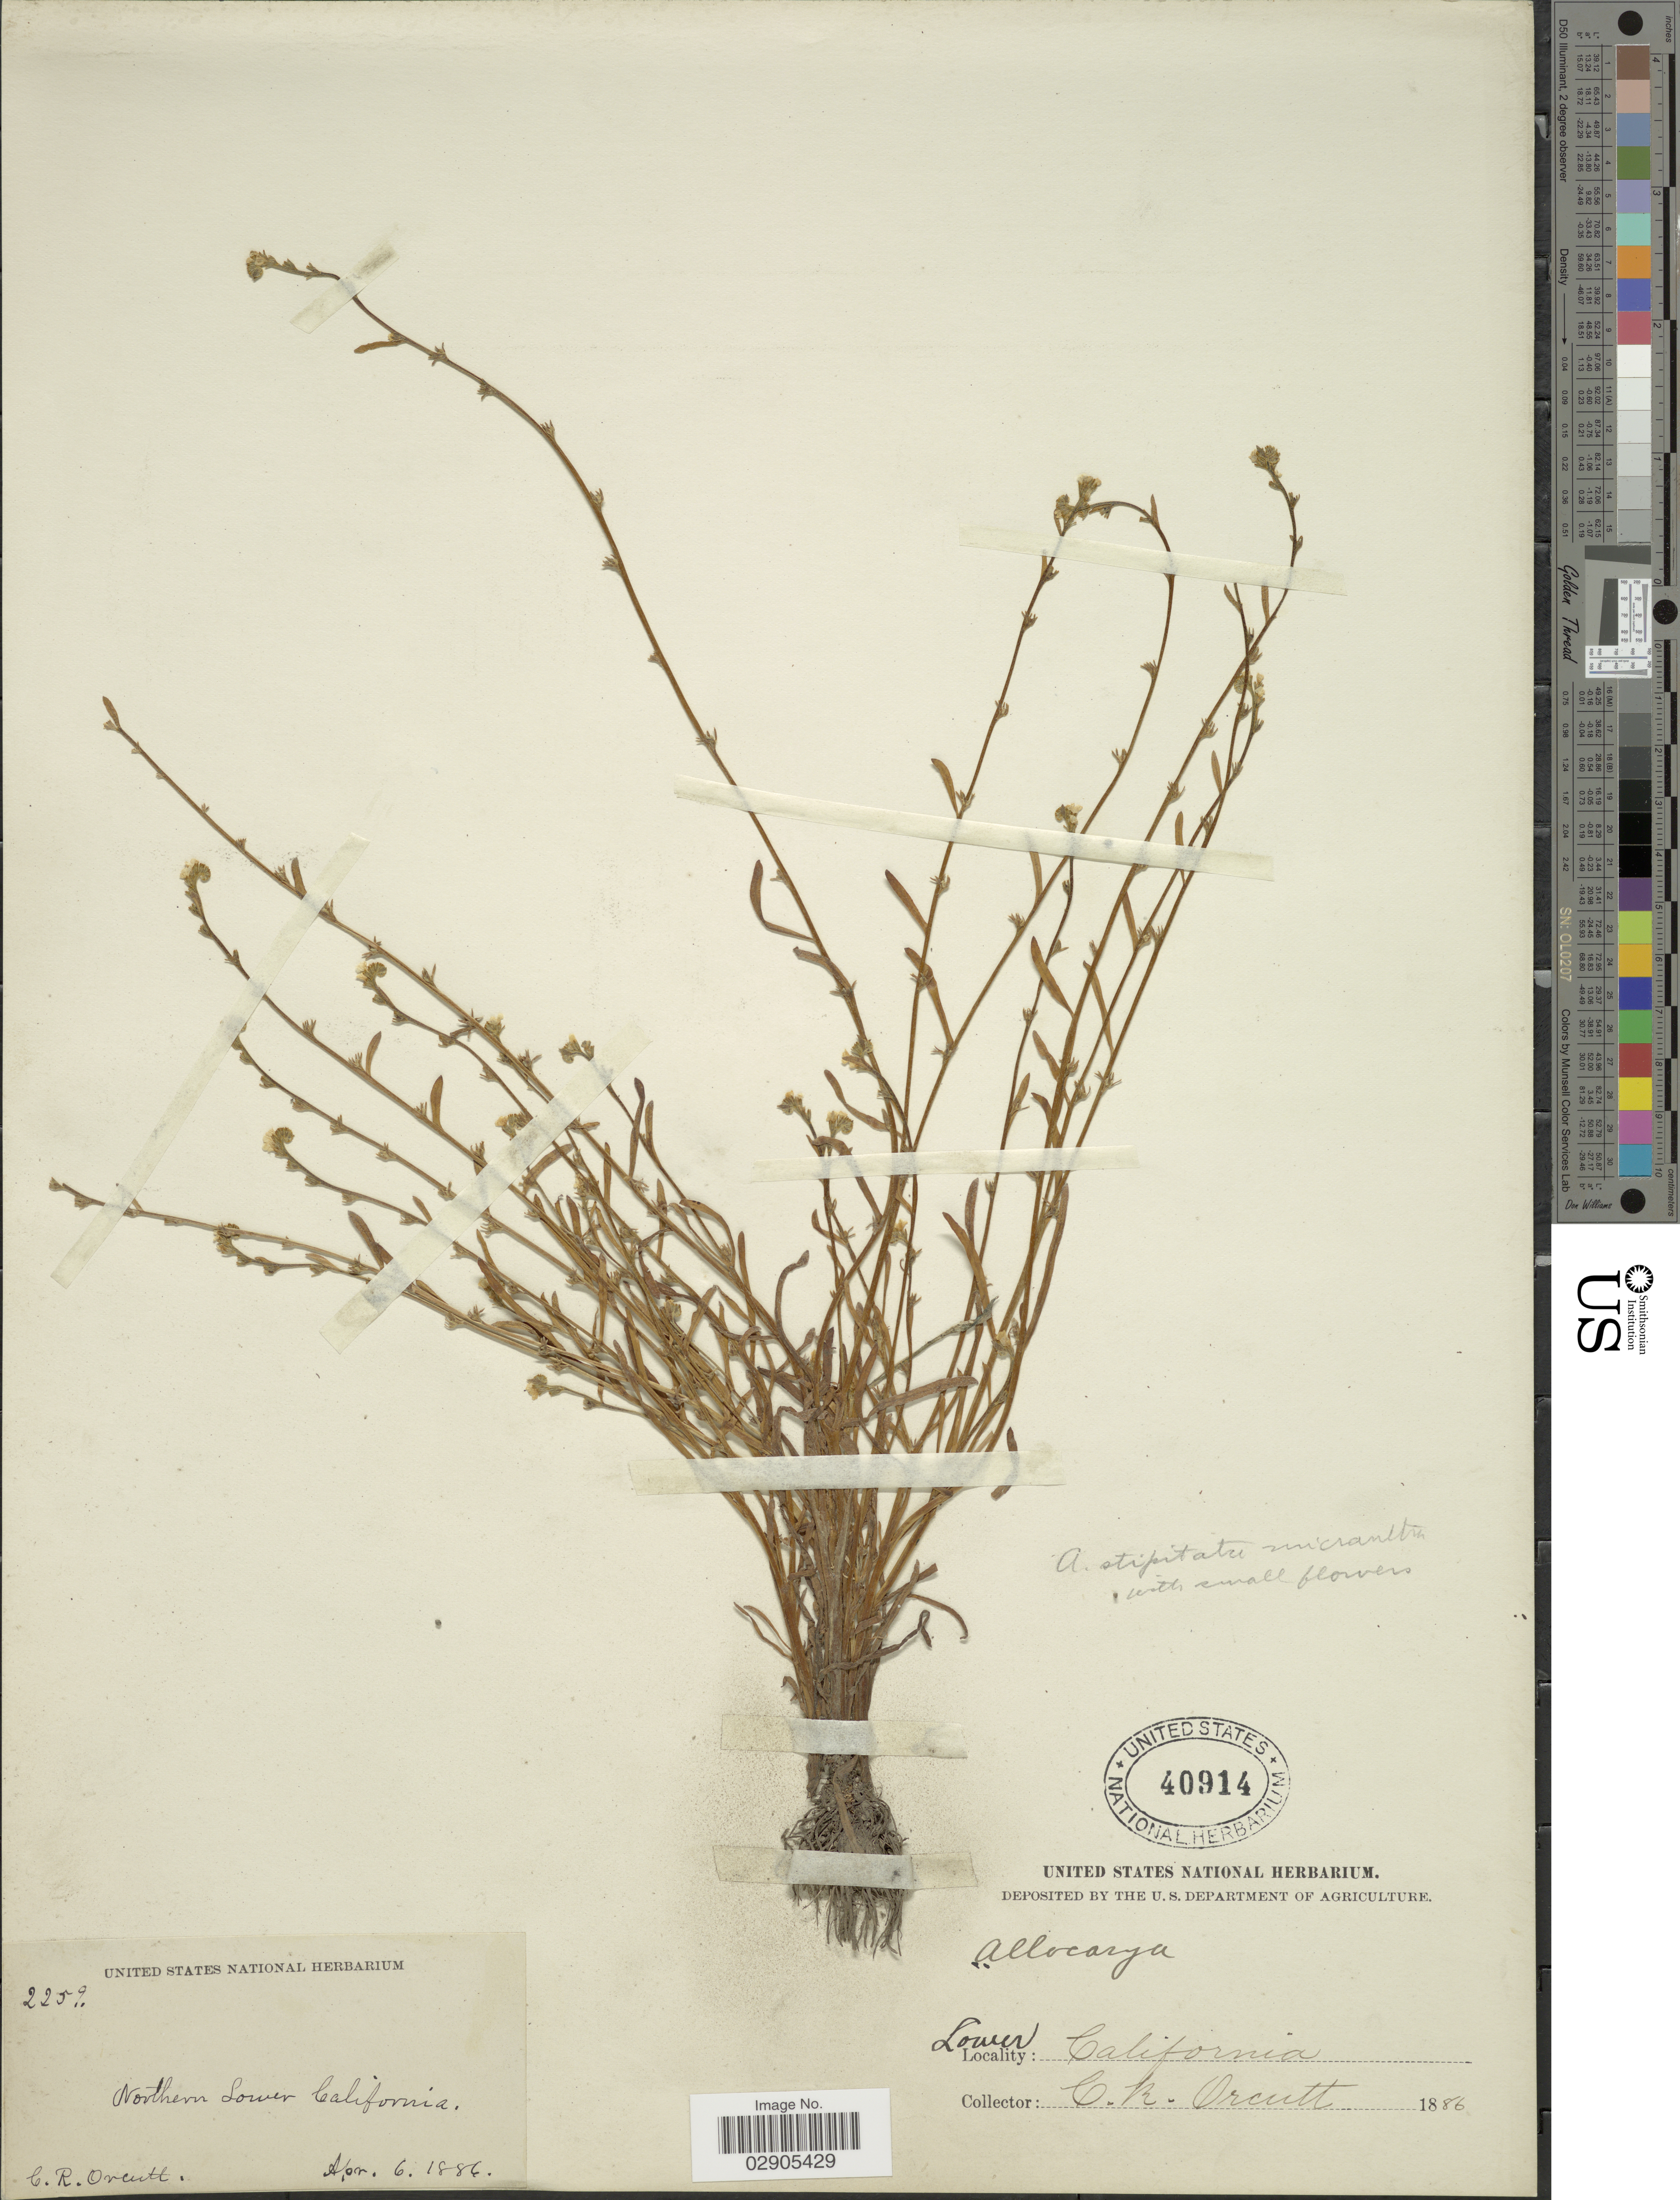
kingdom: Plantae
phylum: Tracheophyta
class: Magnoliopsida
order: Boraginales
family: Boraginaceae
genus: Allocarya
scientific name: Allocarya sp.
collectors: C. R. Orcutt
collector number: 225?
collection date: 1886-04-06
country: Mexico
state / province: Baja California Norte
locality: Northern Lower California.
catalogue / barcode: US 40914